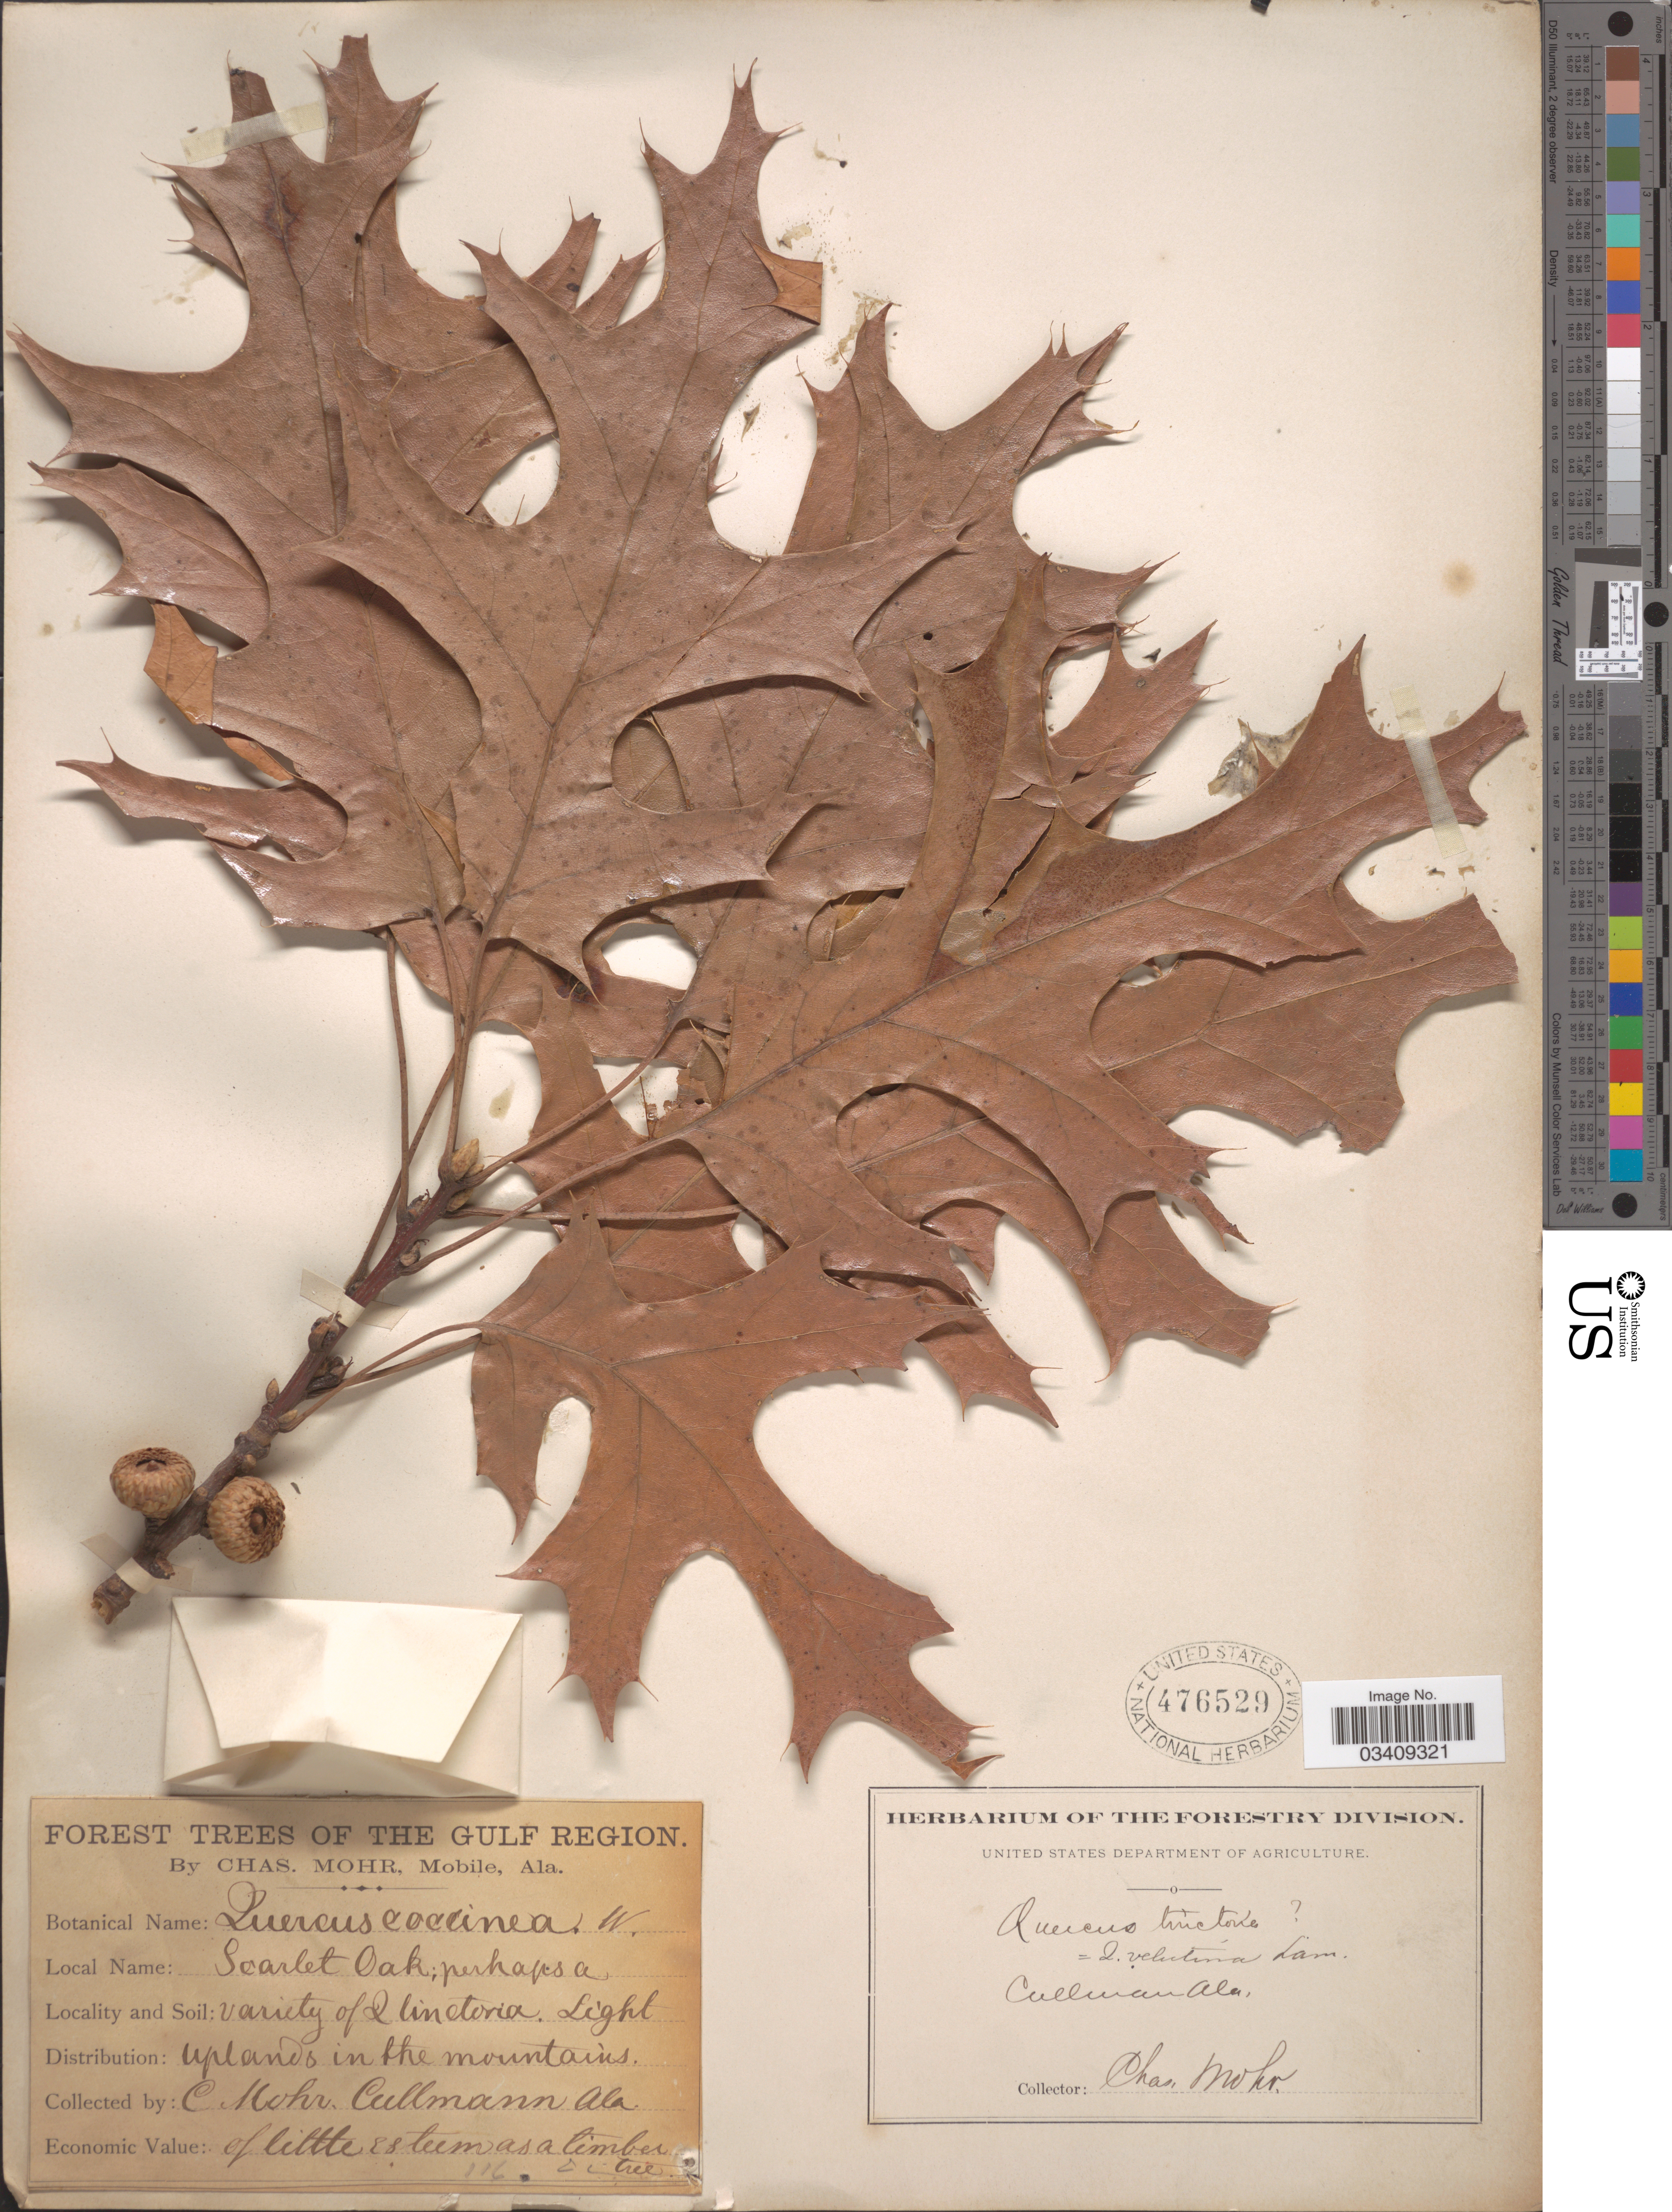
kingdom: Plantae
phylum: Tracheophyta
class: Magnoliopsida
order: Fagales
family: Fagaceae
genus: Quercus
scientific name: Quercus velutina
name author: Lam.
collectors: Mohr, C. T. (herbarium)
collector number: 116?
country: United States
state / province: Alabama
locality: Uplands in the mountains. Cullmann.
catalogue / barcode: US 476529